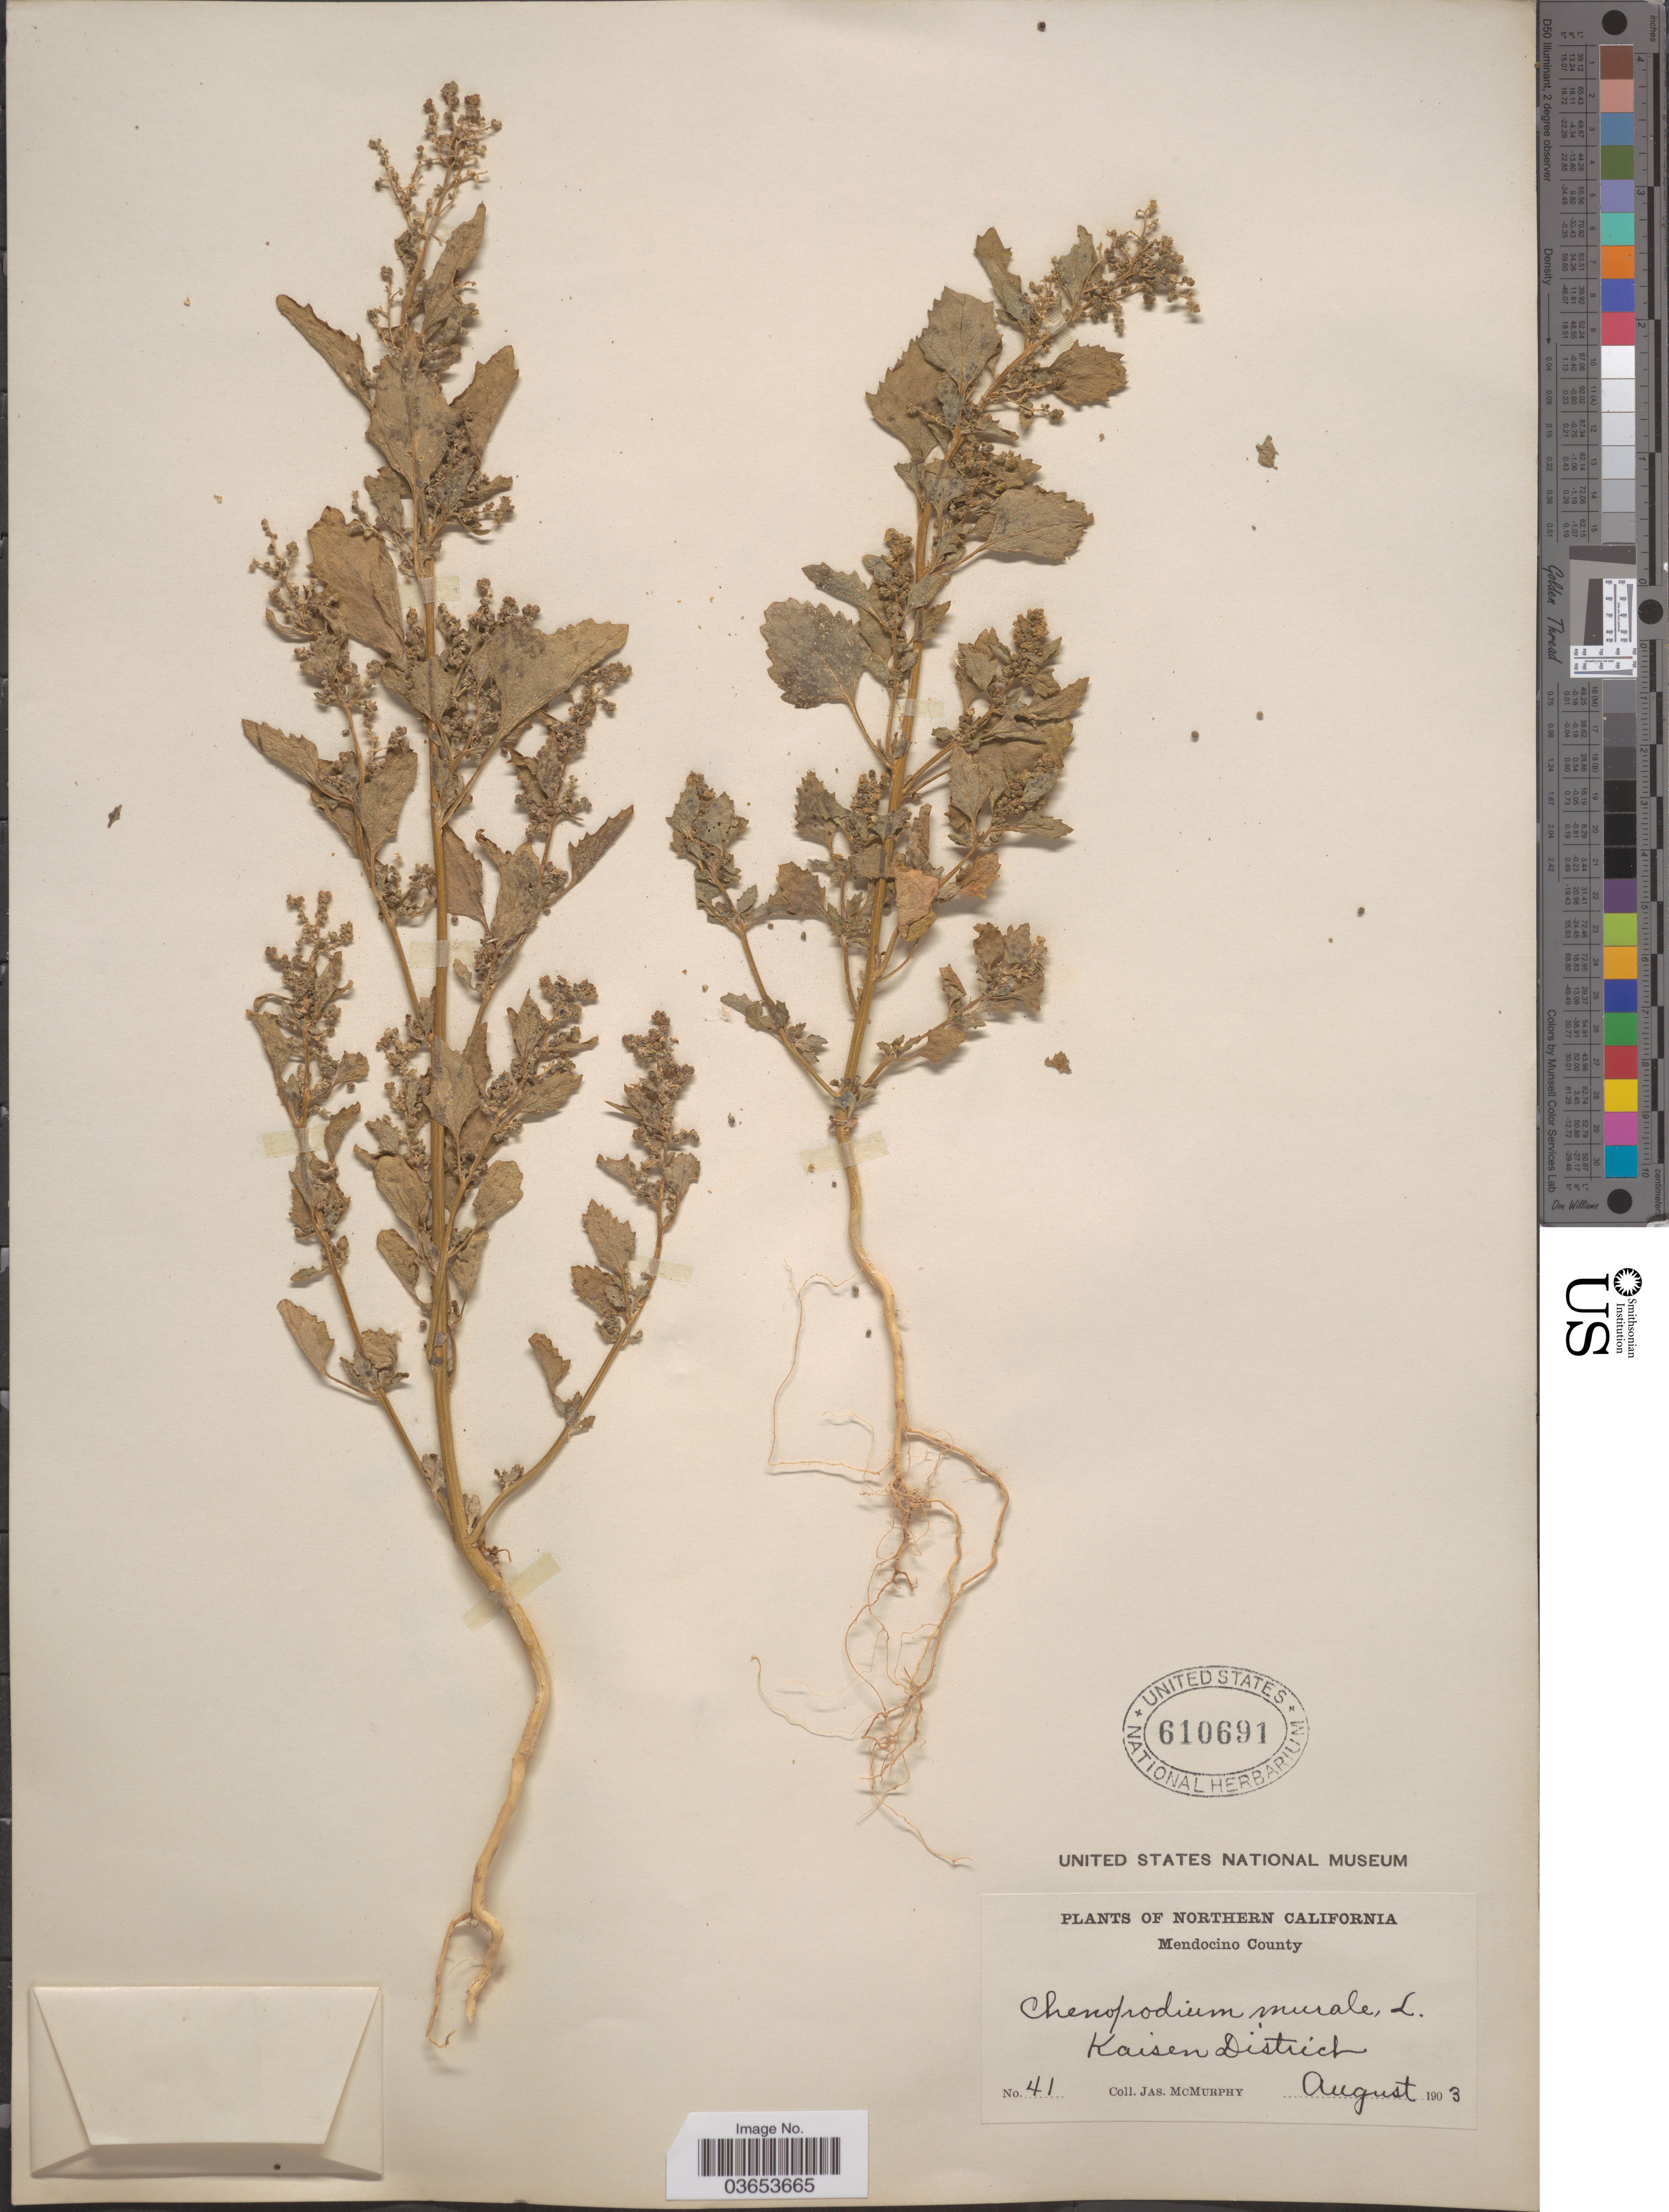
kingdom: Plantae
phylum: Tracheophyta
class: Magnoliopsida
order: Caryophyllales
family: Amaranthaceae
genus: Chenopodium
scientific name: Chenopodium murale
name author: L.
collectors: J. McMurphy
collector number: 41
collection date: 1903-08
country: United States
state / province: California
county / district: Mendocino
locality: Northern California. Mendocino County, Kaisen District.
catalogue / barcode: US 610691